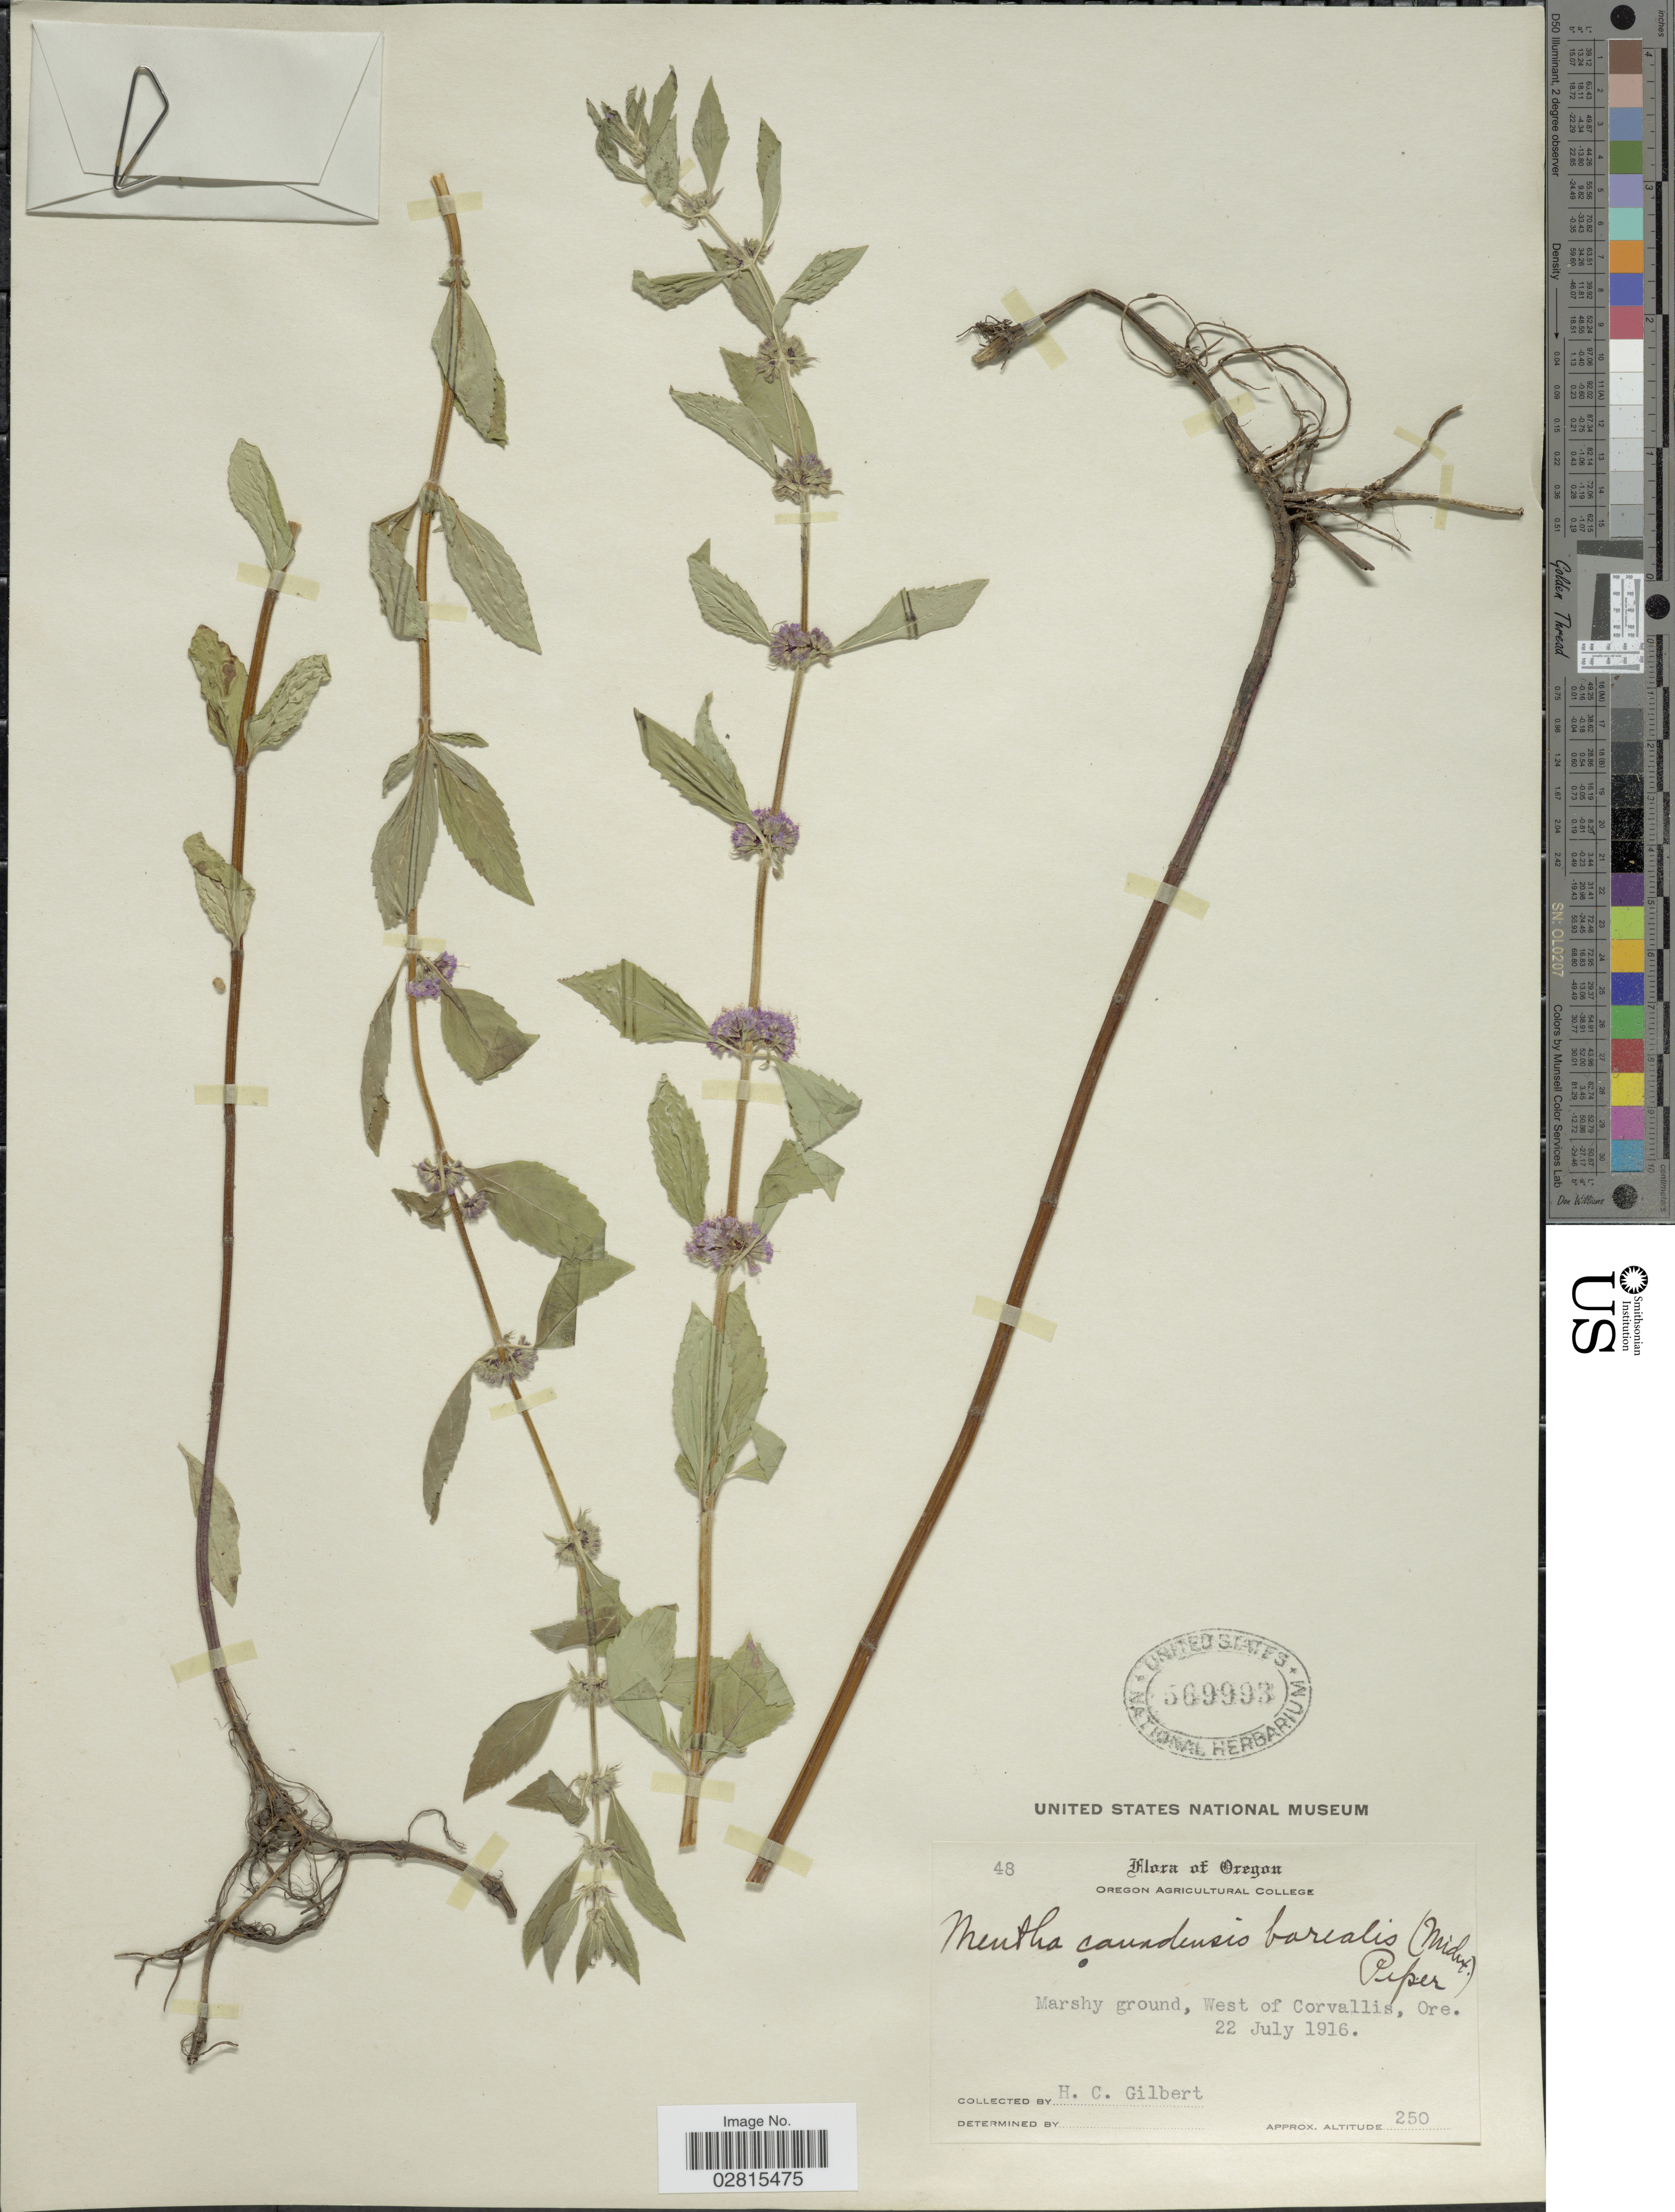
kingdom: Plantae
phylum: Tracheophyta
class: Magnoliopsida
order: Lamiales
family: Lamiaceae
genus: Mentha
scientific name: Mentha canadensis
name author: L.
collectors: H. Gilbert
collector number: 48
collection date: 1916-07-22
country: United States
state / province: Oregon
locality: West of Corvallis, Ore.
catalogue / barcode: US 569993